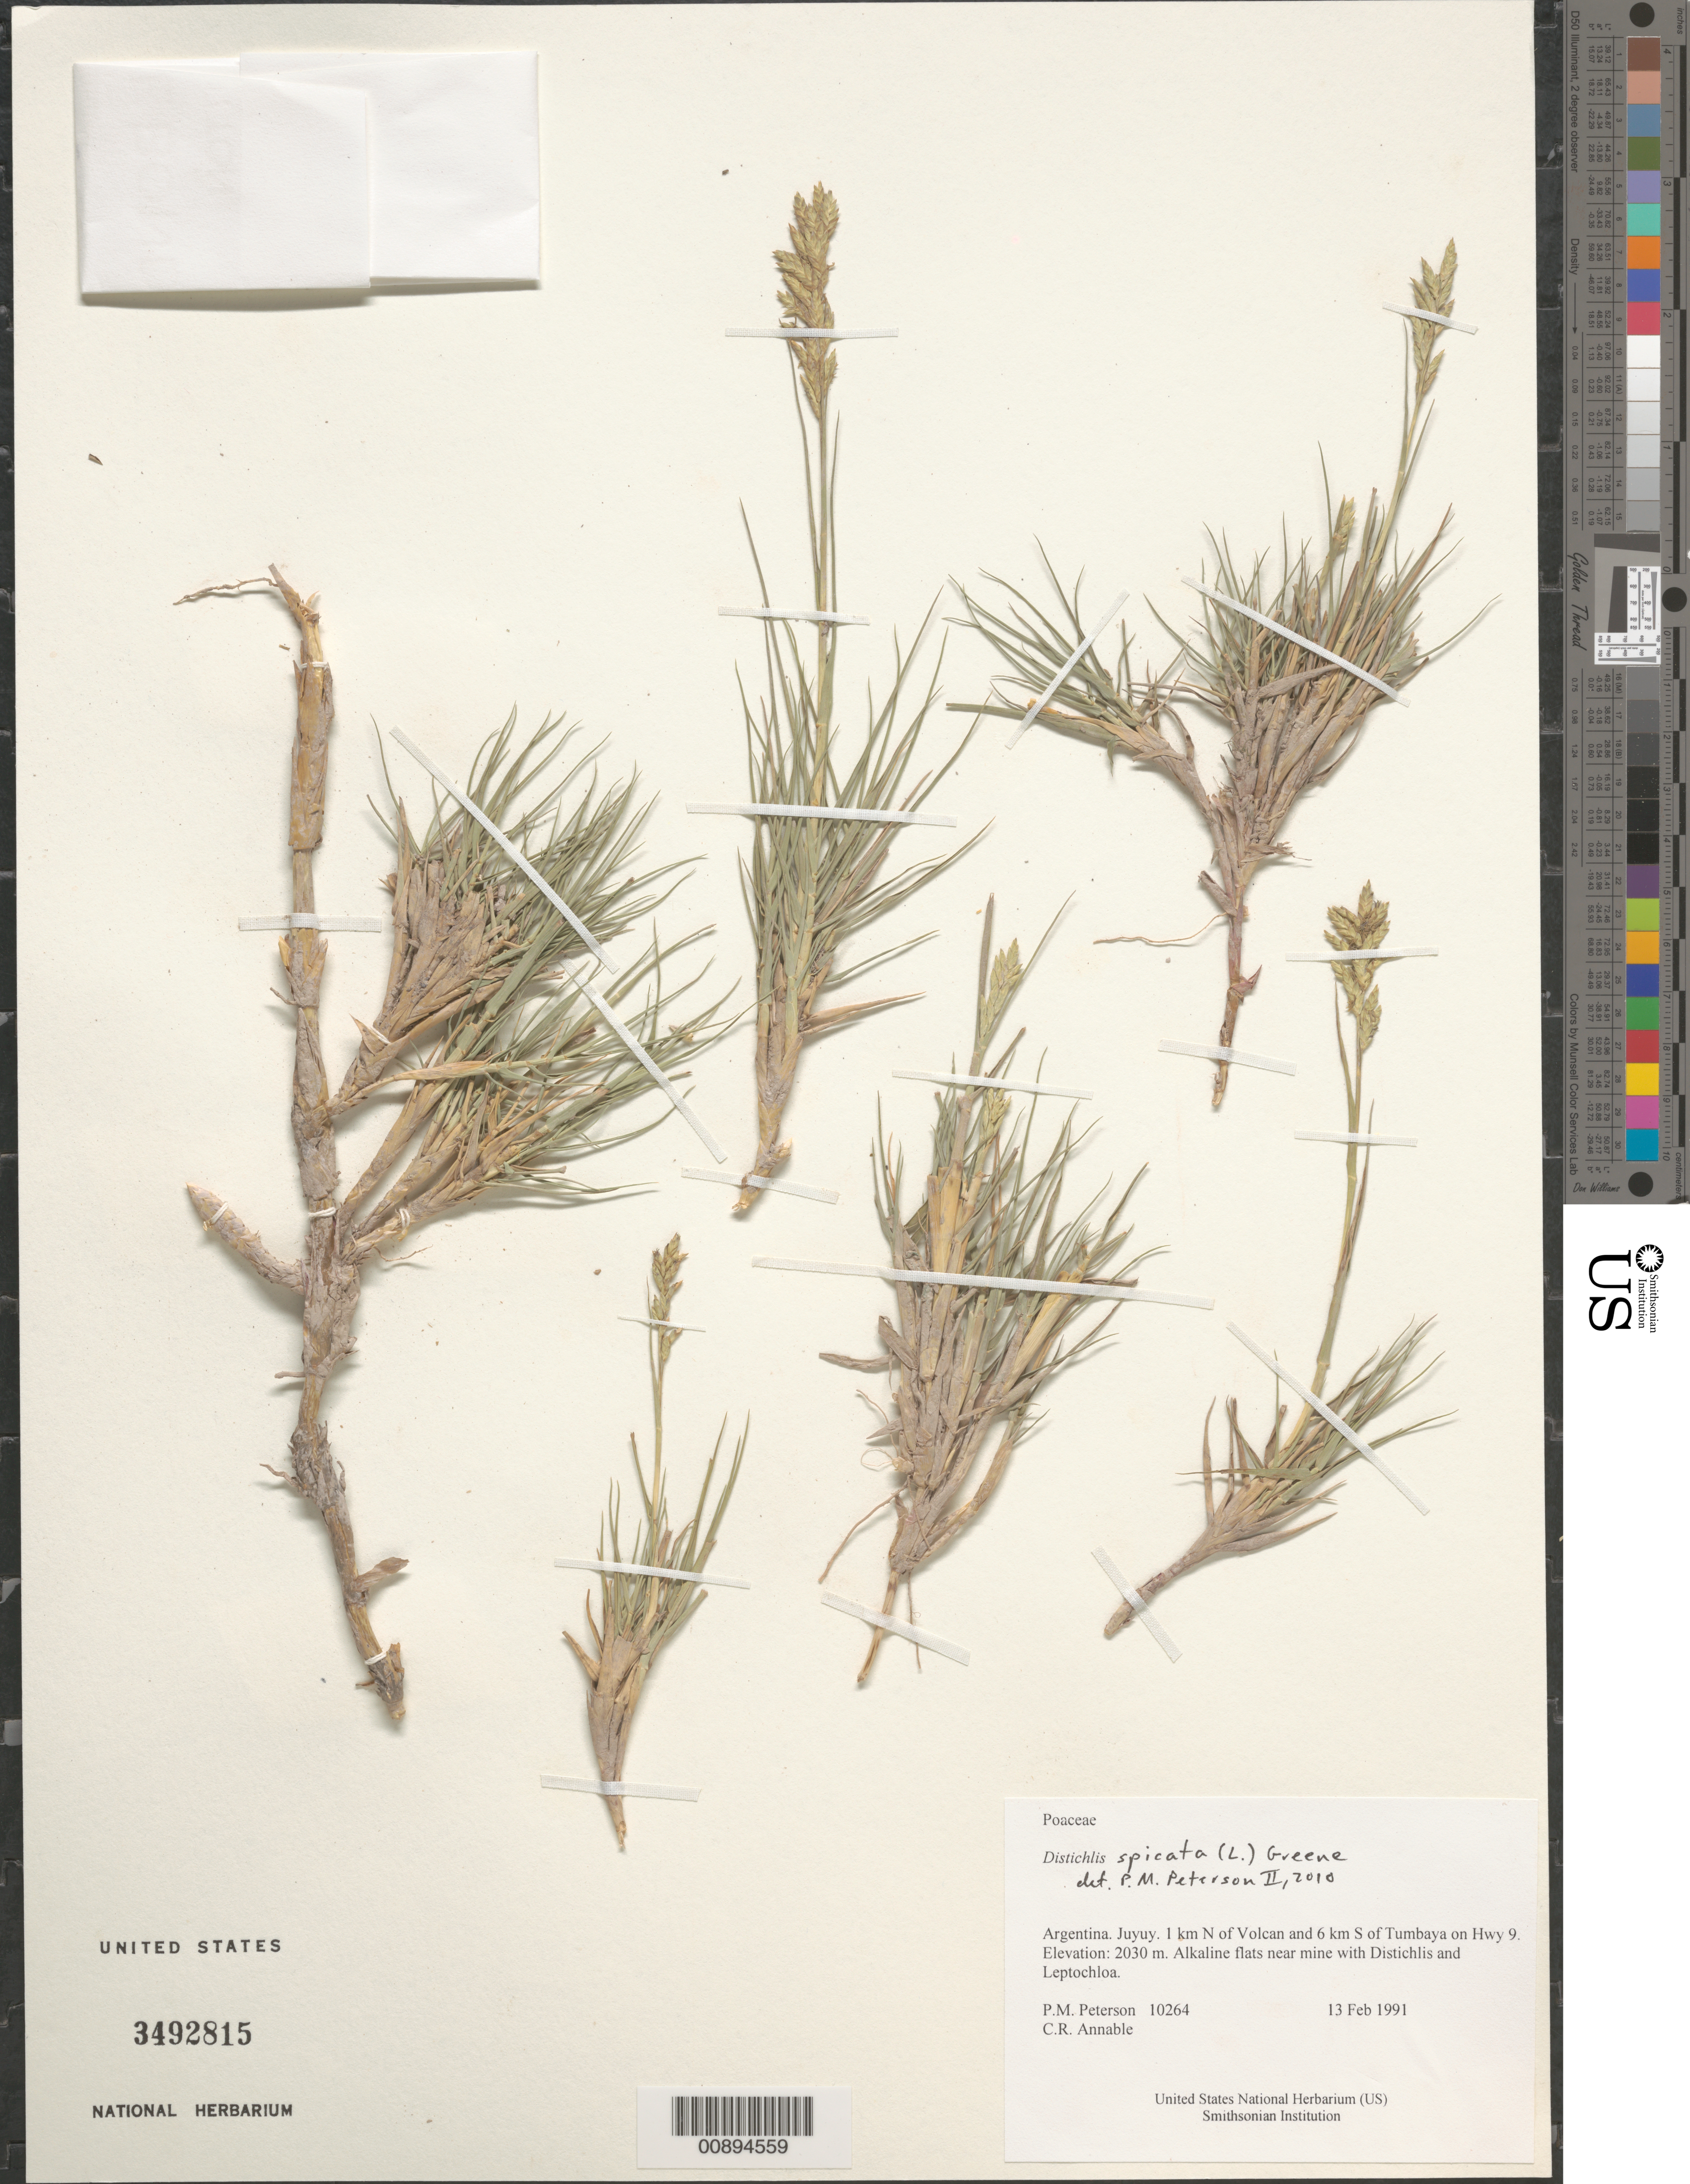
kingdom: Plantae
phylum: Tracheophyta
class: Liliopsida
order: Poales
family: Poaceae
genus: Distichlis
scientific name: Distichlis spicata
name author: (L.) Greene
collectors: P. M. Peterson & C. R. Annable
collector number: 10264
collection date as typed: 13 Feb 1991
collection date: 1991-02-13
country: Argentina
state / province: Jujuy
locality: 1 km N of Volcan and 6 km S of Tumbaya on Hwy 9.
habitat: Alkaline flats near mine with Distichlis and Leptochloa.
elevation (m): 2030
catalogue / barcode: US 3492815